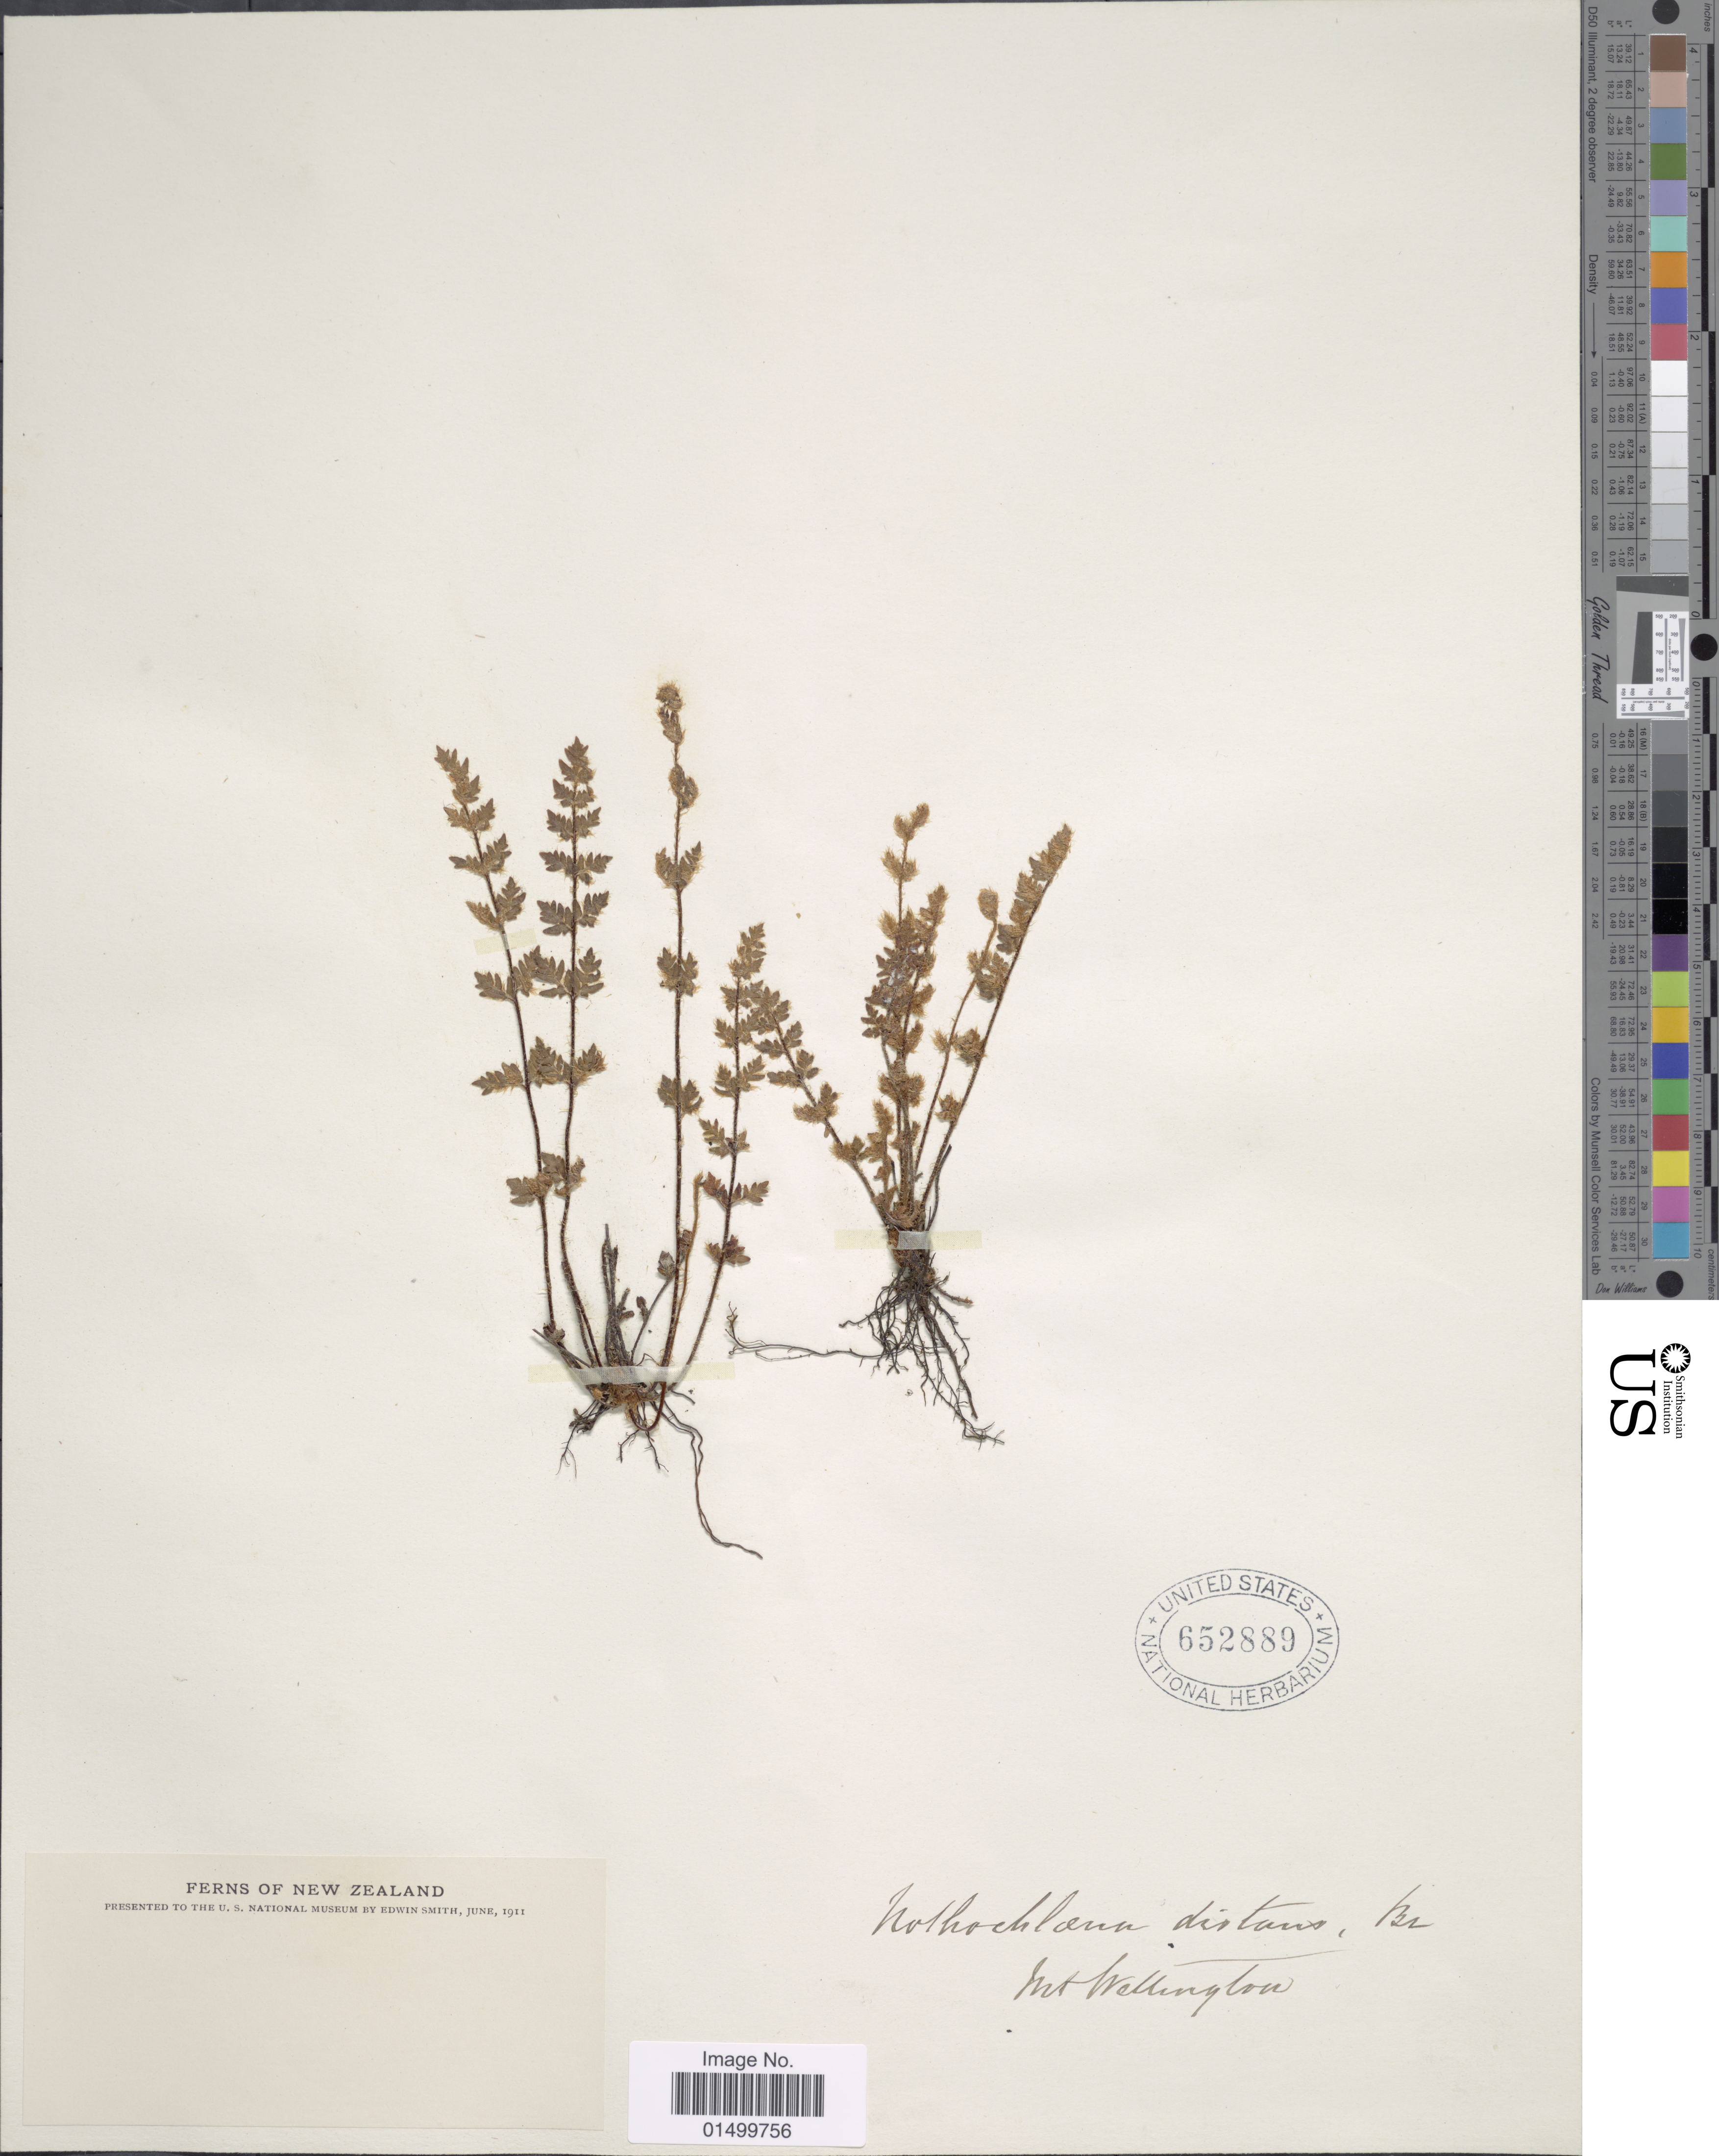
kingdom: Plantae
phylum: Tracheophyta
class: Polypodiopsida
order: Polypodiales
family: Pteridaceae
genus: Cheilanthes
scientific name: Cheilanthes distans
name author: Mett.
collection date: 1911-06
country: New Zealand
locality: Mt. Wellington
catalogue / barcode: US 652889